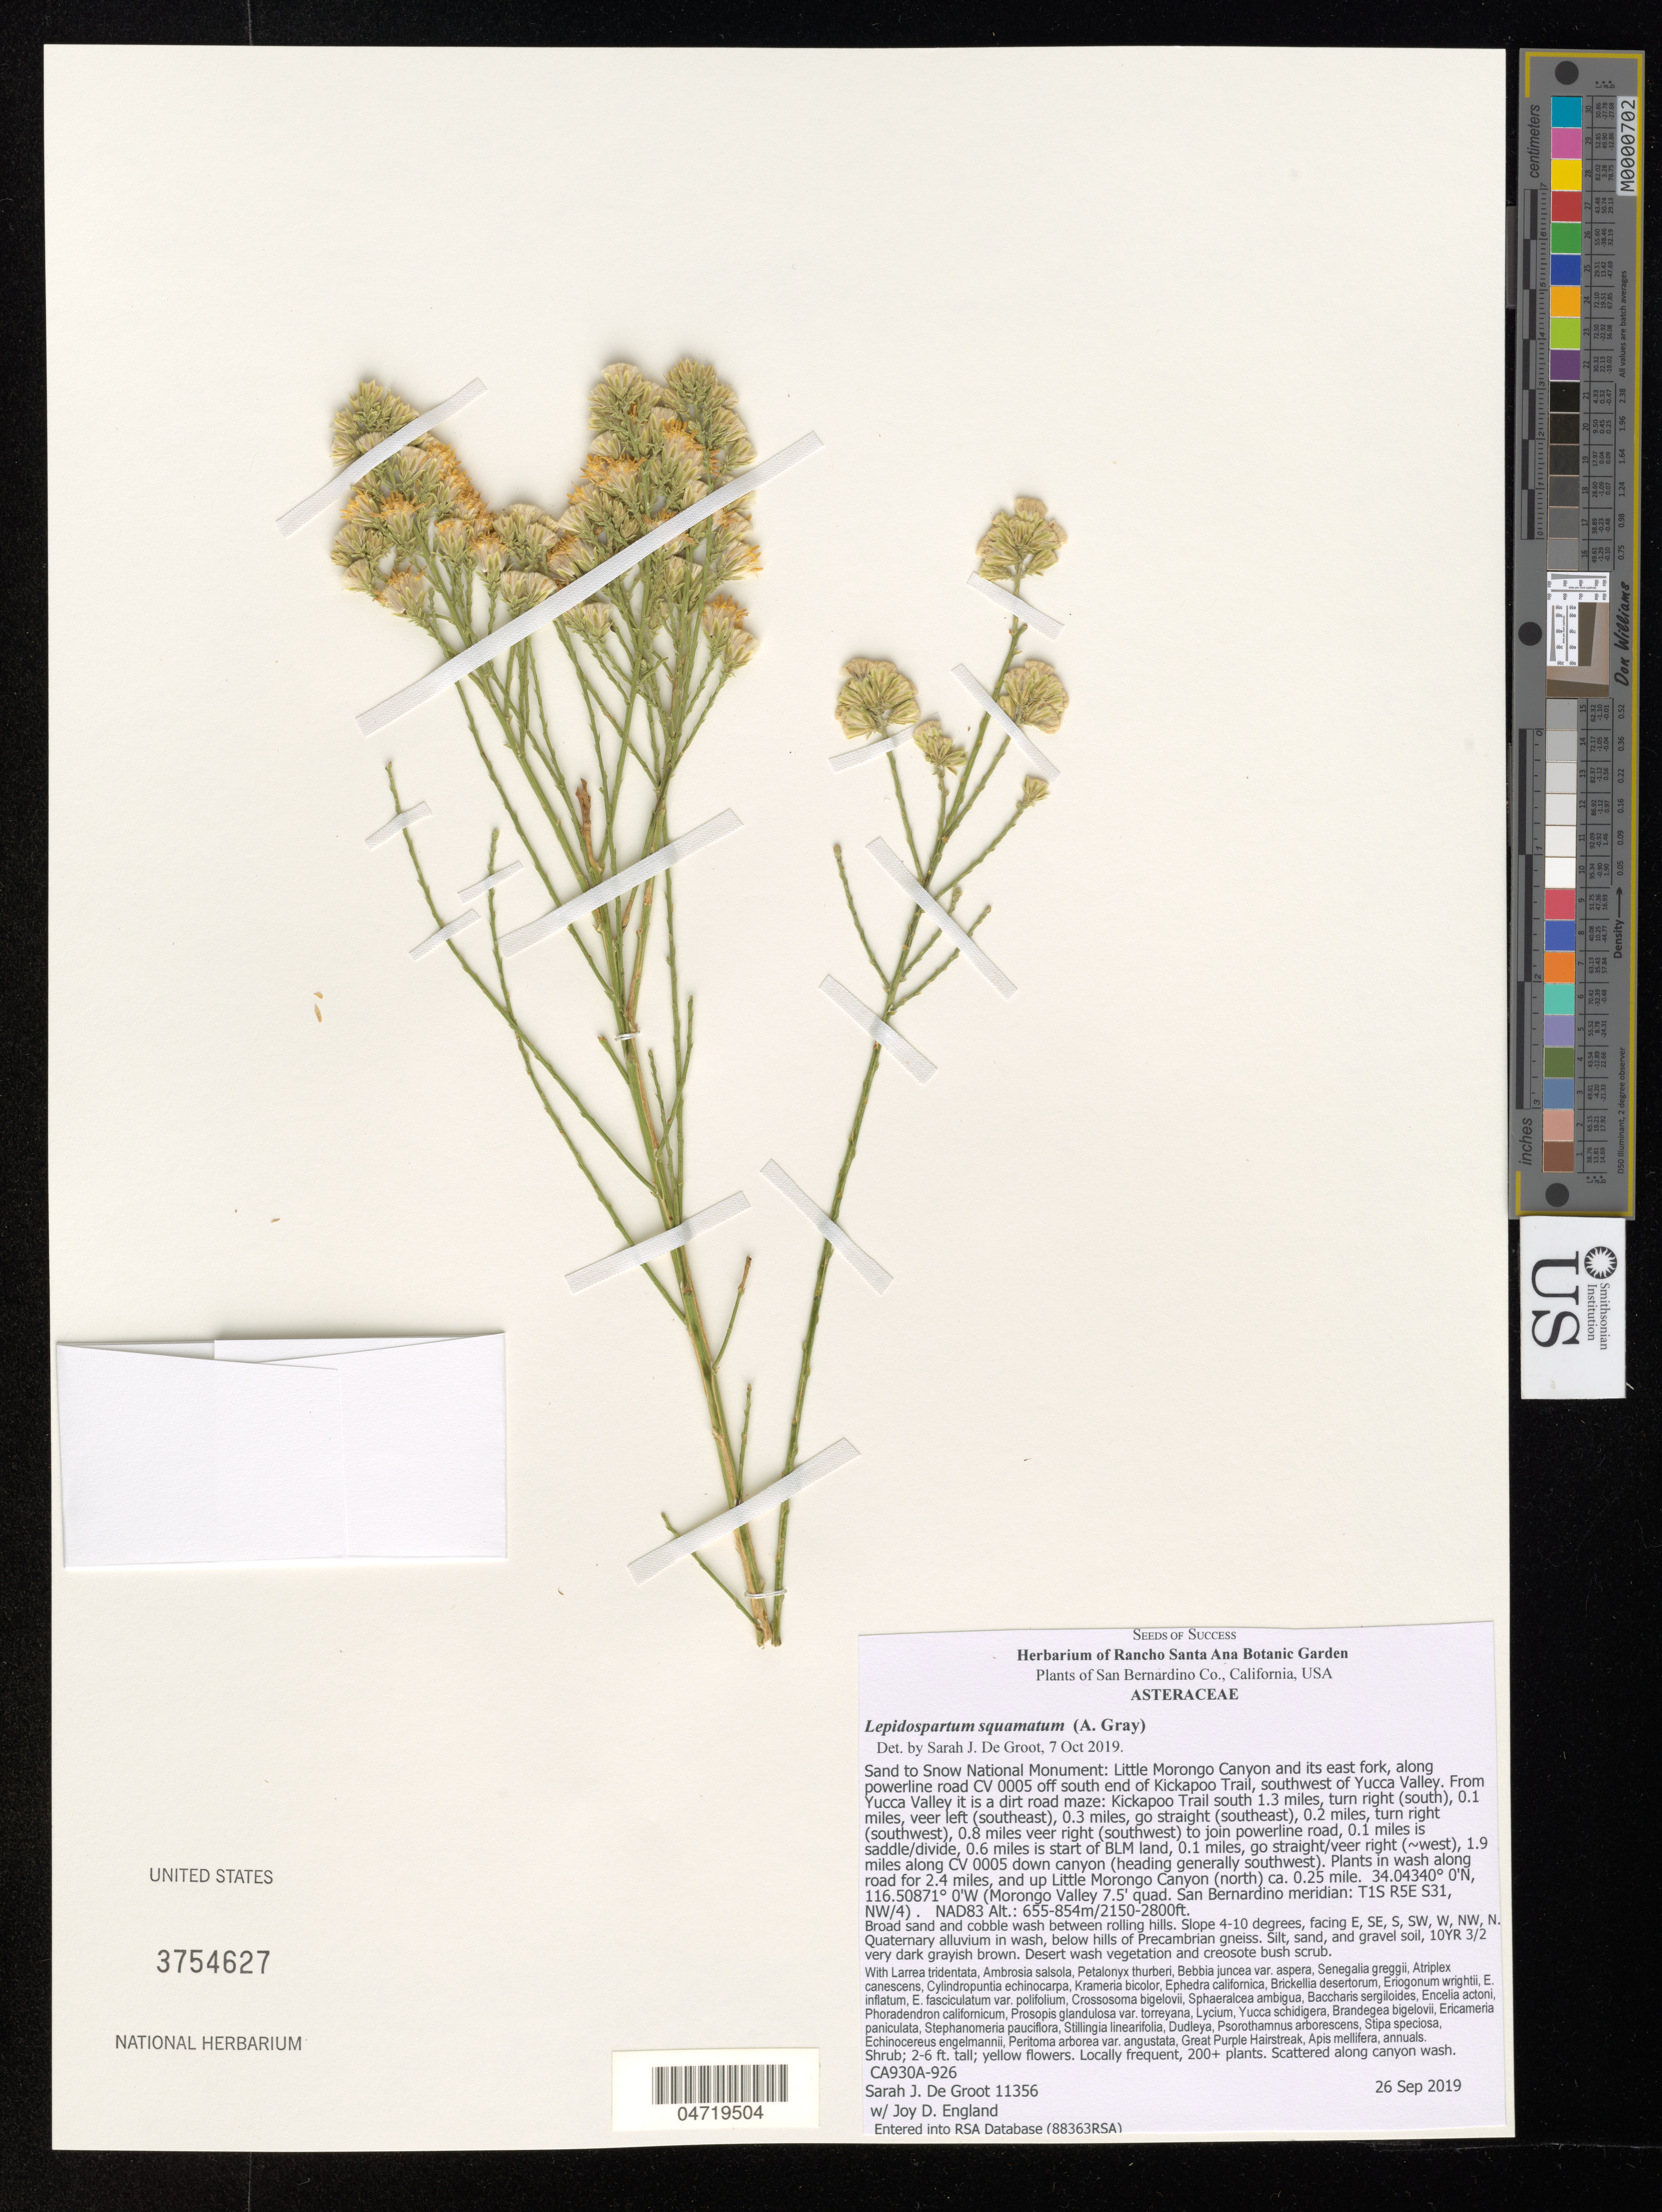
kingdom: Plantae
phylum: Tracheophyta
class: Magnoliopsida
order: Asterales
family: Asteraceae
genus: Lepidospartum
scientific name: Lepidospartum squamatum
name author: A. Gray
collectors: S. De Groot & J. England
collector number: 11356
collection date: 2019-09-26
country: United States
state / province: California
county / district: San Bernardino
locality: San Bernardino Co. Sand to Snow National Monument: Little Morongo Canyon and its east fork, along powerline road CV 0005 off south end of Kickapoo Trail, southwest of Yucca Valley. From Yucca Valley it is a dirt road maze: Kickapoo Trail south 1.3 miles, turn right (southwest), 0.8 miles veer right (southwest) to join powerline road, 0.1 miles is saddle/divide, 0.6 miles is start of BLM land, 0.1 miles, go straight/veer right (~west), 1.9 miles along CV 0005 down canyon (heading generally southwest). Plants in wash along road for 2.4 miles, and up Little Morongo Canyon (north) ca. 0.25 mile. (Morongo Valley 7.5' quad. San Bernardino meridian: T1S R5E S31, NW/4). NAD83.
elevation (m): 655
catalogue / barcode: US 3754627